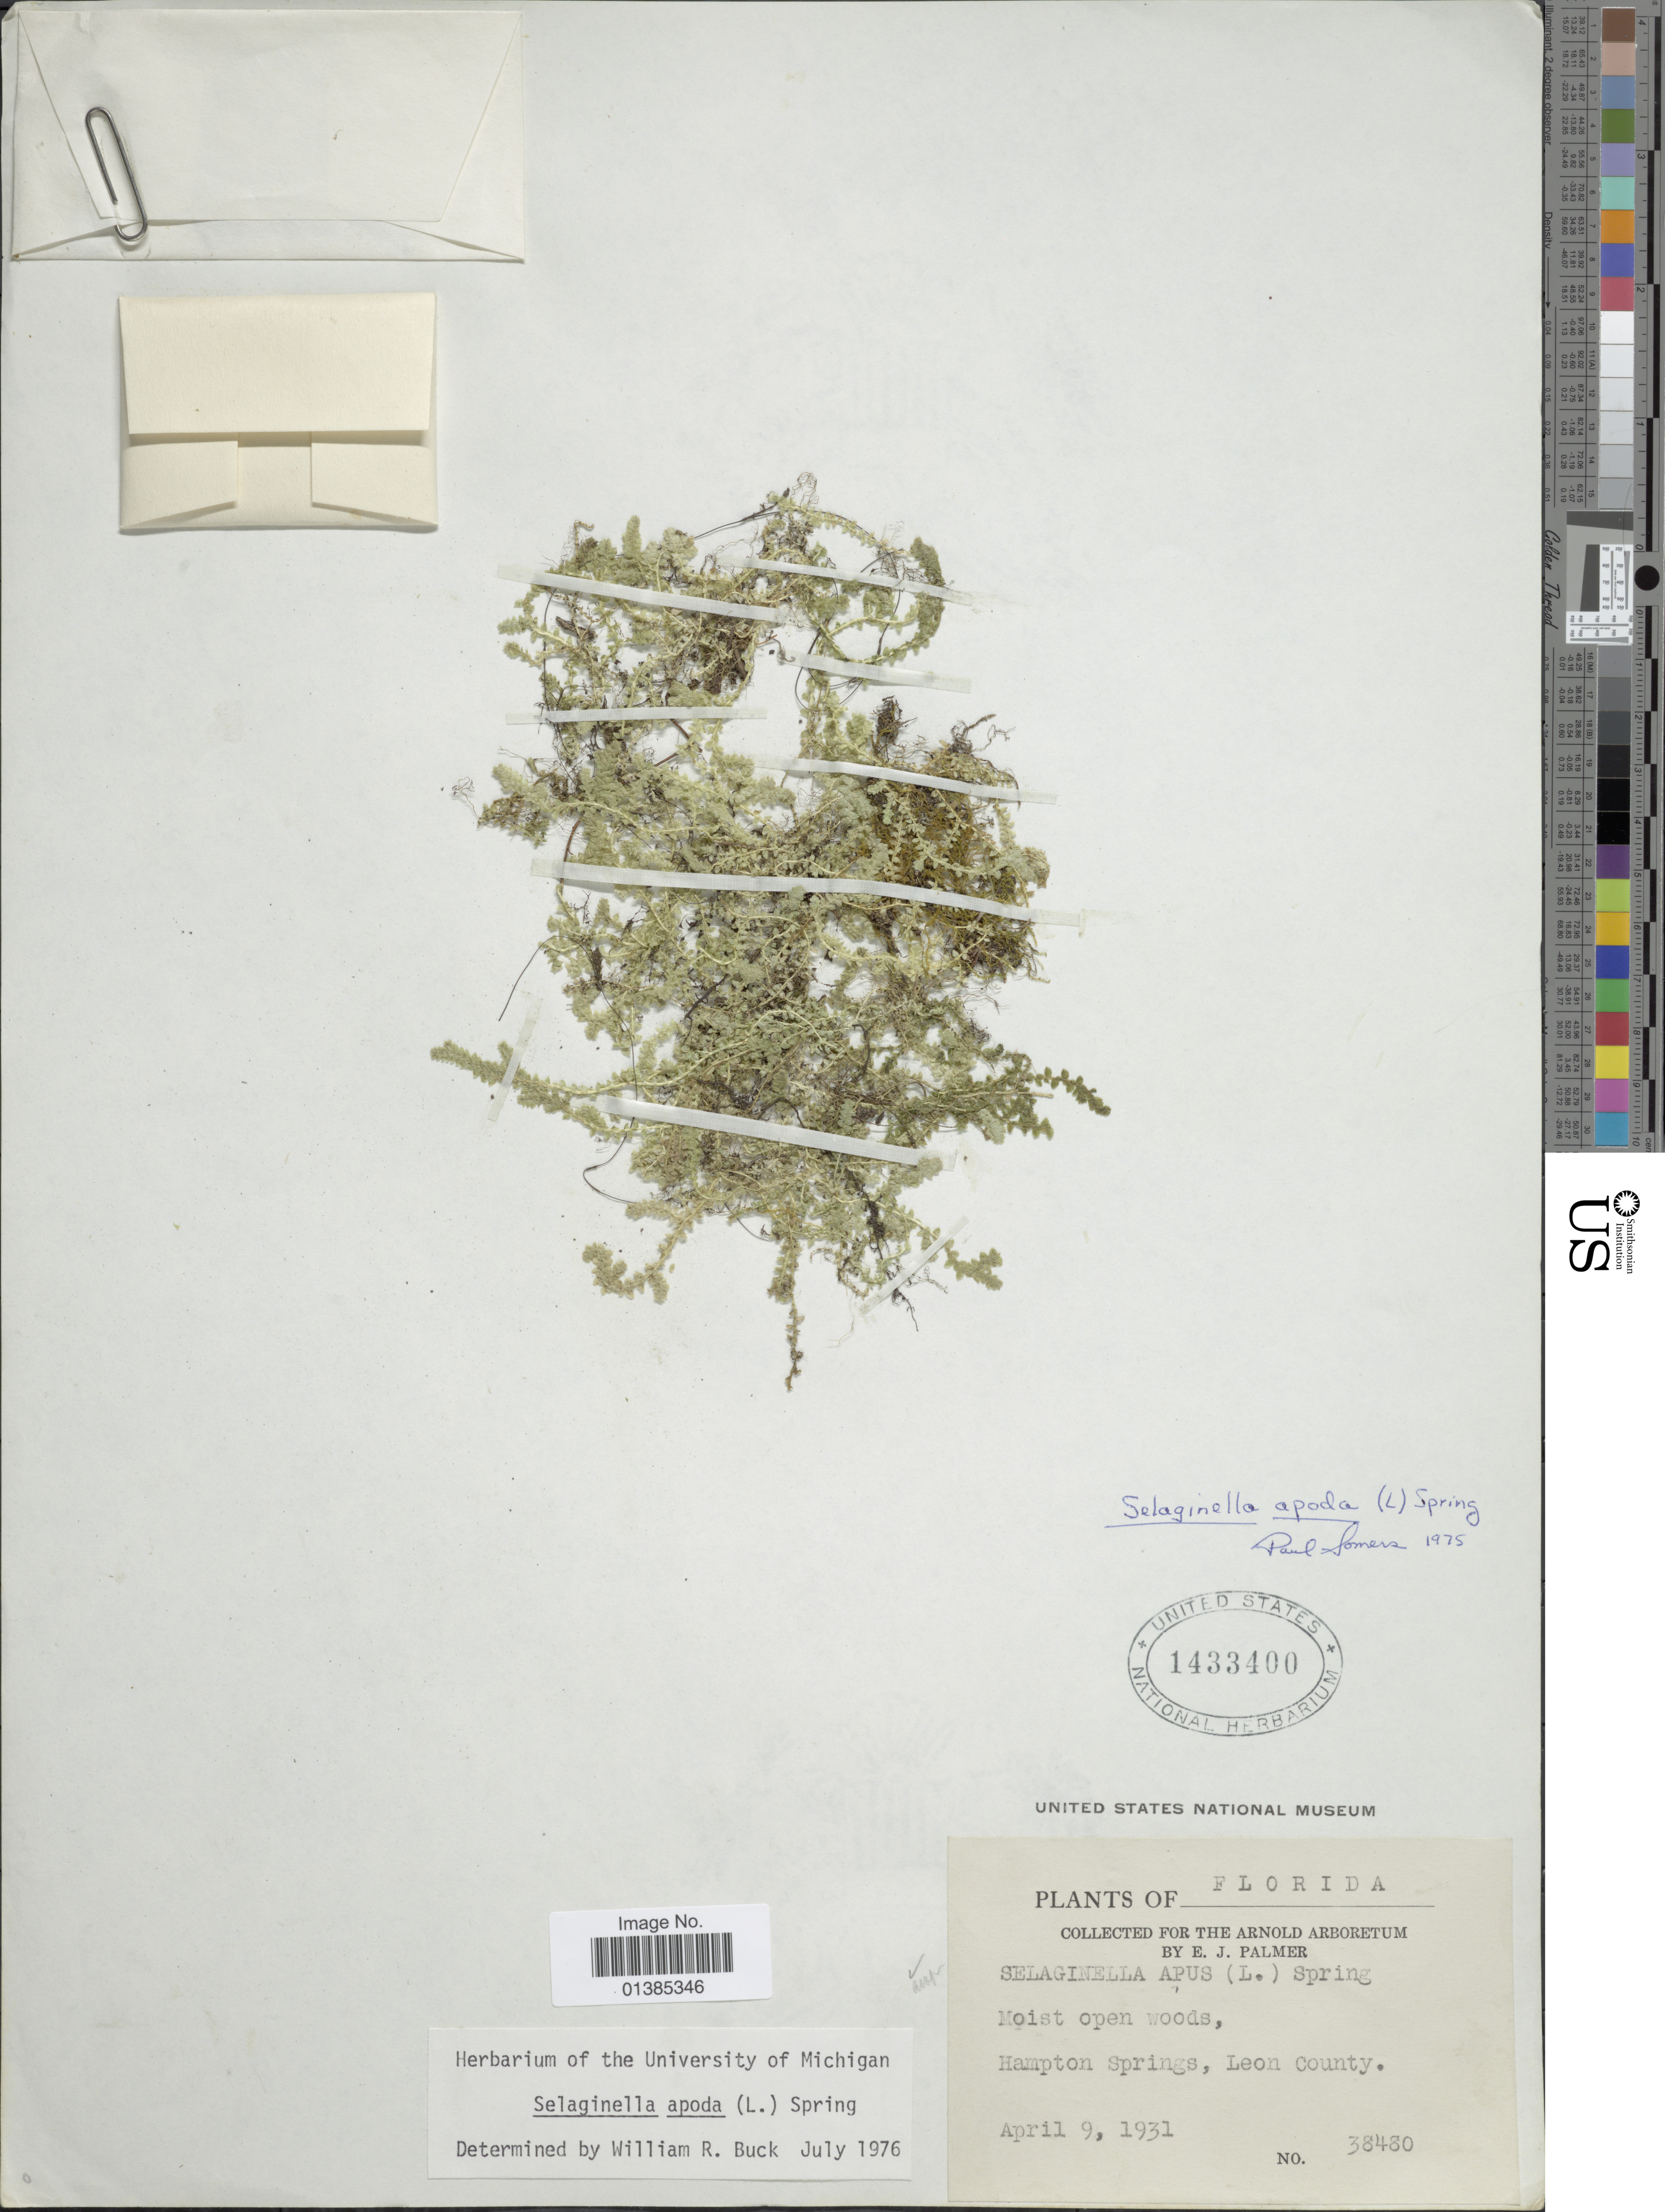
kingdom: Plantae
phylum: Tracheophyta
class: Lycopodiopsida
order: Selaginellales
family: Selaginellaceae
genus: Selaginella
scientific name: Selaginella apus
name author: Spring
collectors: E. J. Palmer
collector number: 38480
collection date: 1931-04-09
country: United States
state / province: Florida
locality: Hampton Springs, Leon County.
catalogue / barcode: US 1433400